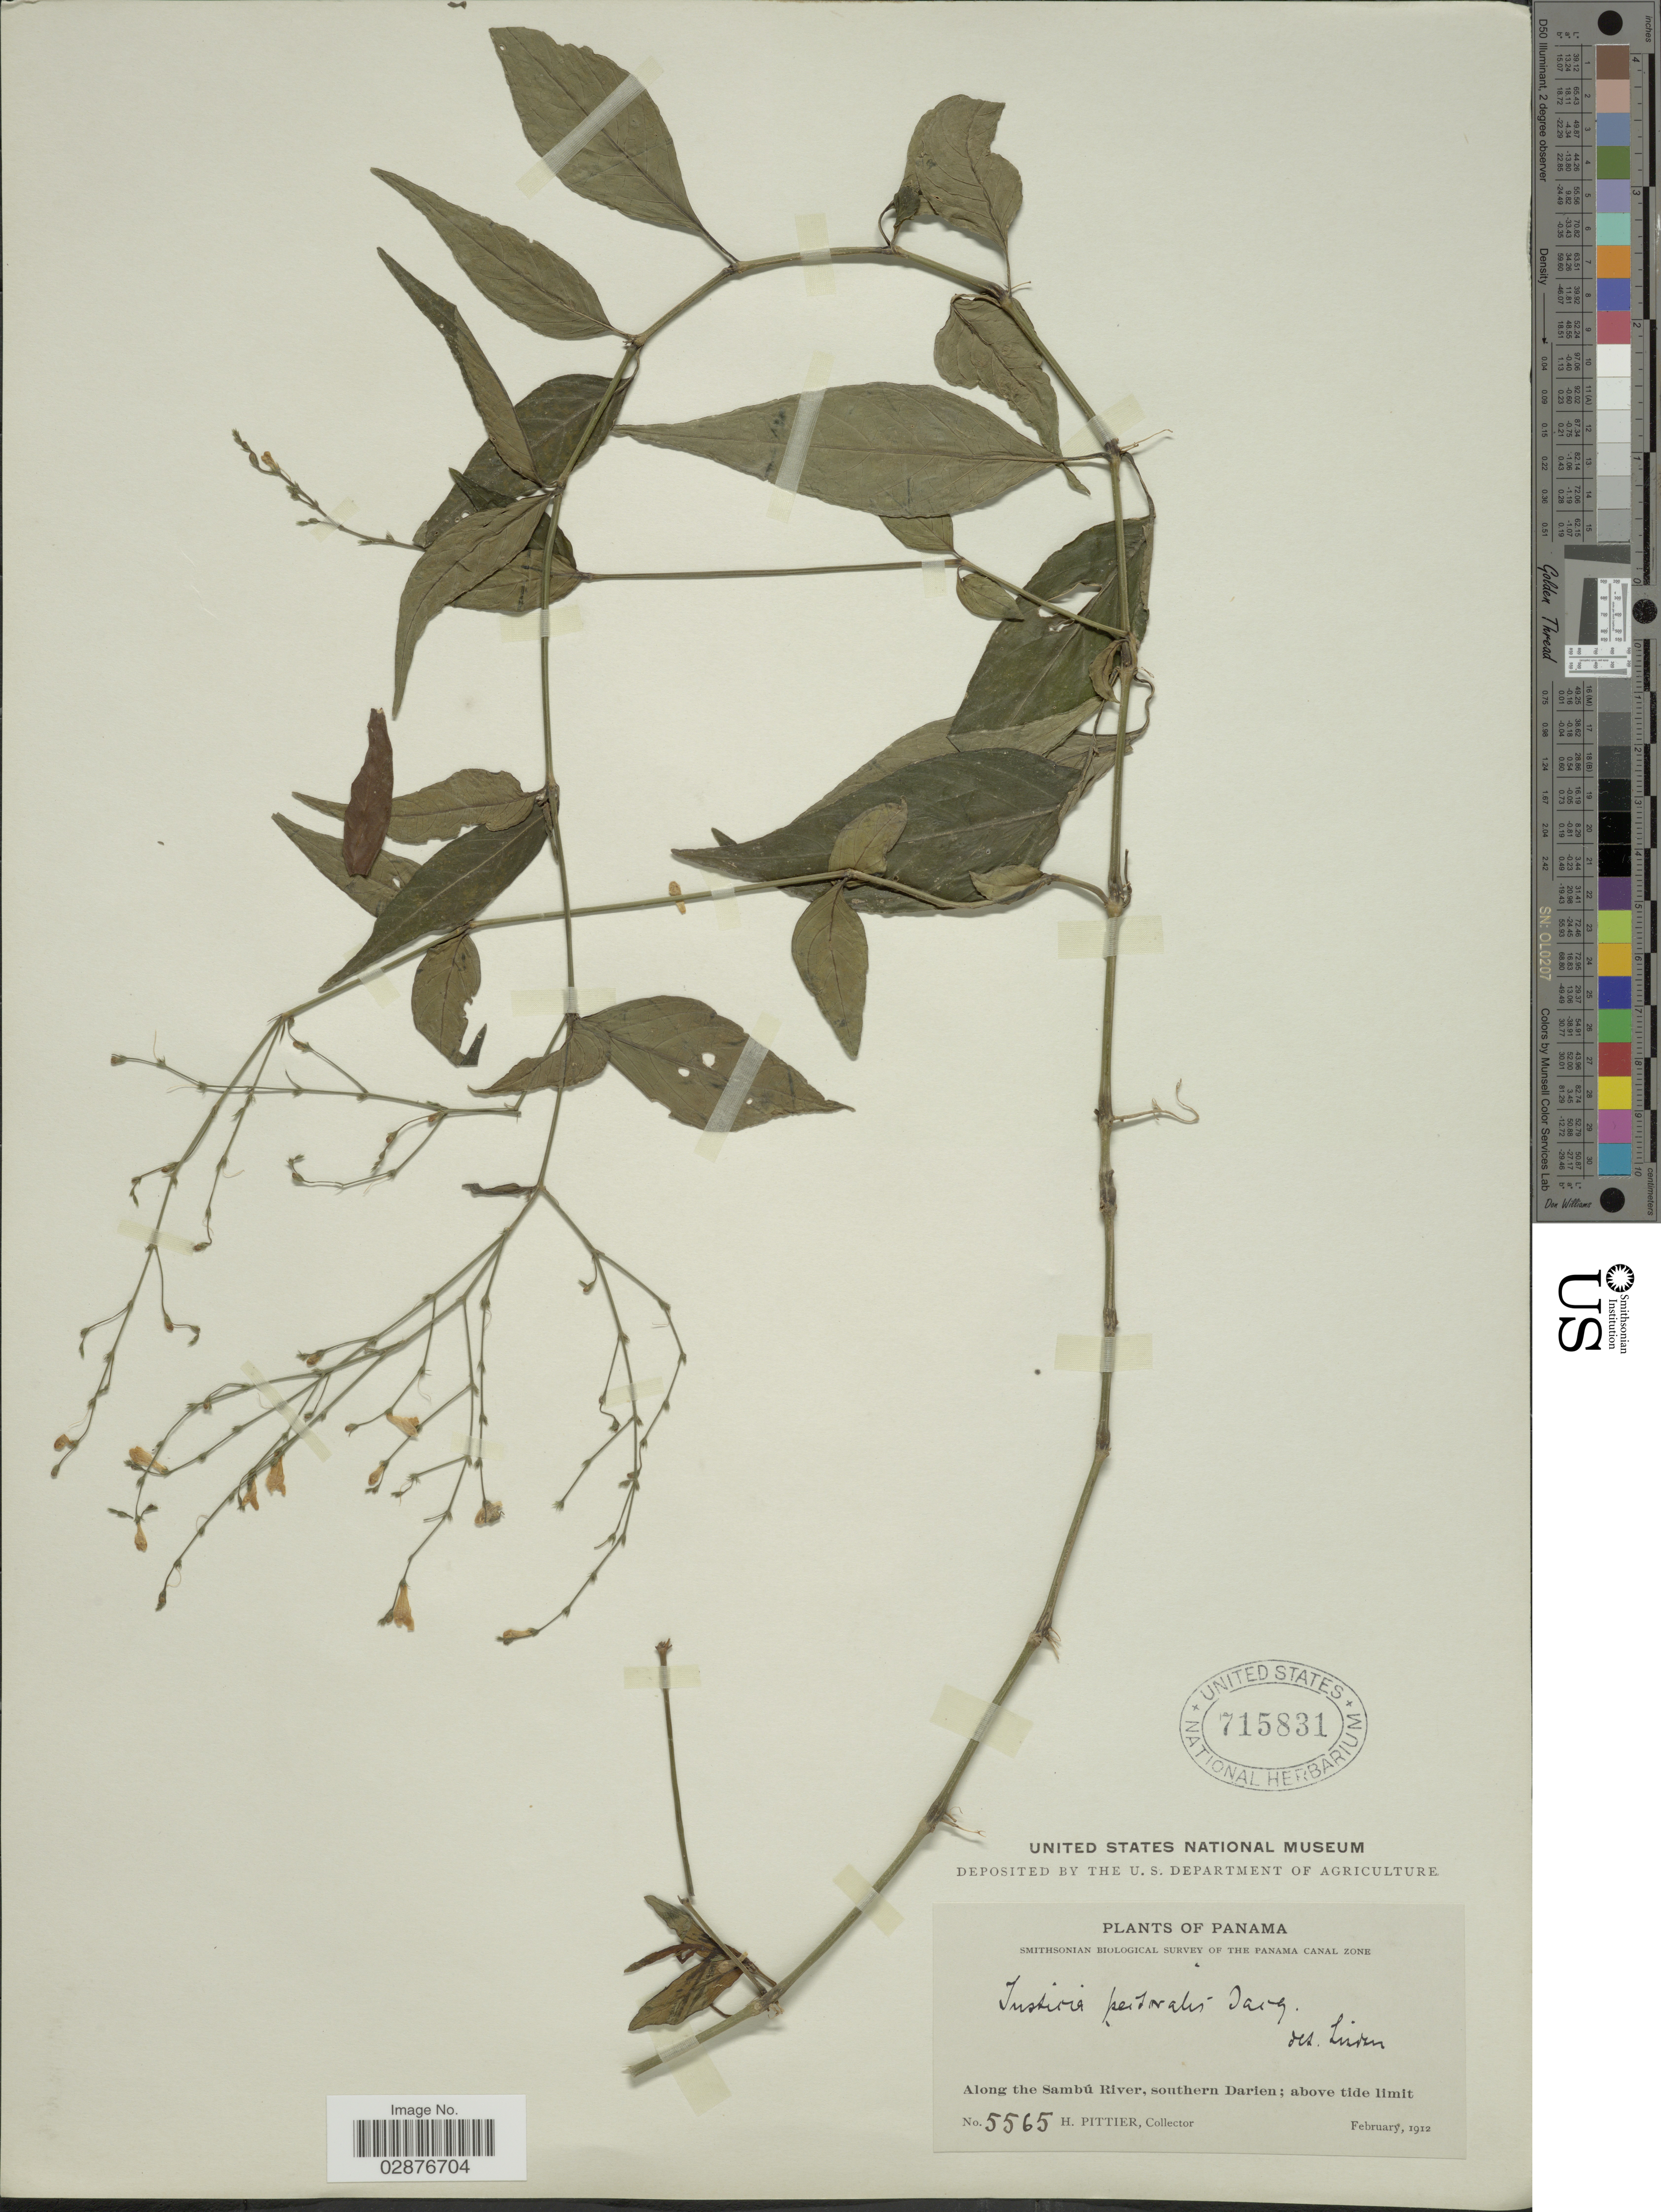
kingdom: Plantae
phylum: Tracheophyta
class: Magnoliopsida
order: Lamiales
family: Acanthaceae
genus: Justicia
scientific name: Justicia pectoralis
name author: Jacq.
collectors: H. F. Pittier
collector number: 5565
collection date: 1912-02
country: Panama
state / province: Darién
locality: Along the Sambú River, southern Darien.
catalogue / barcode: US 715831